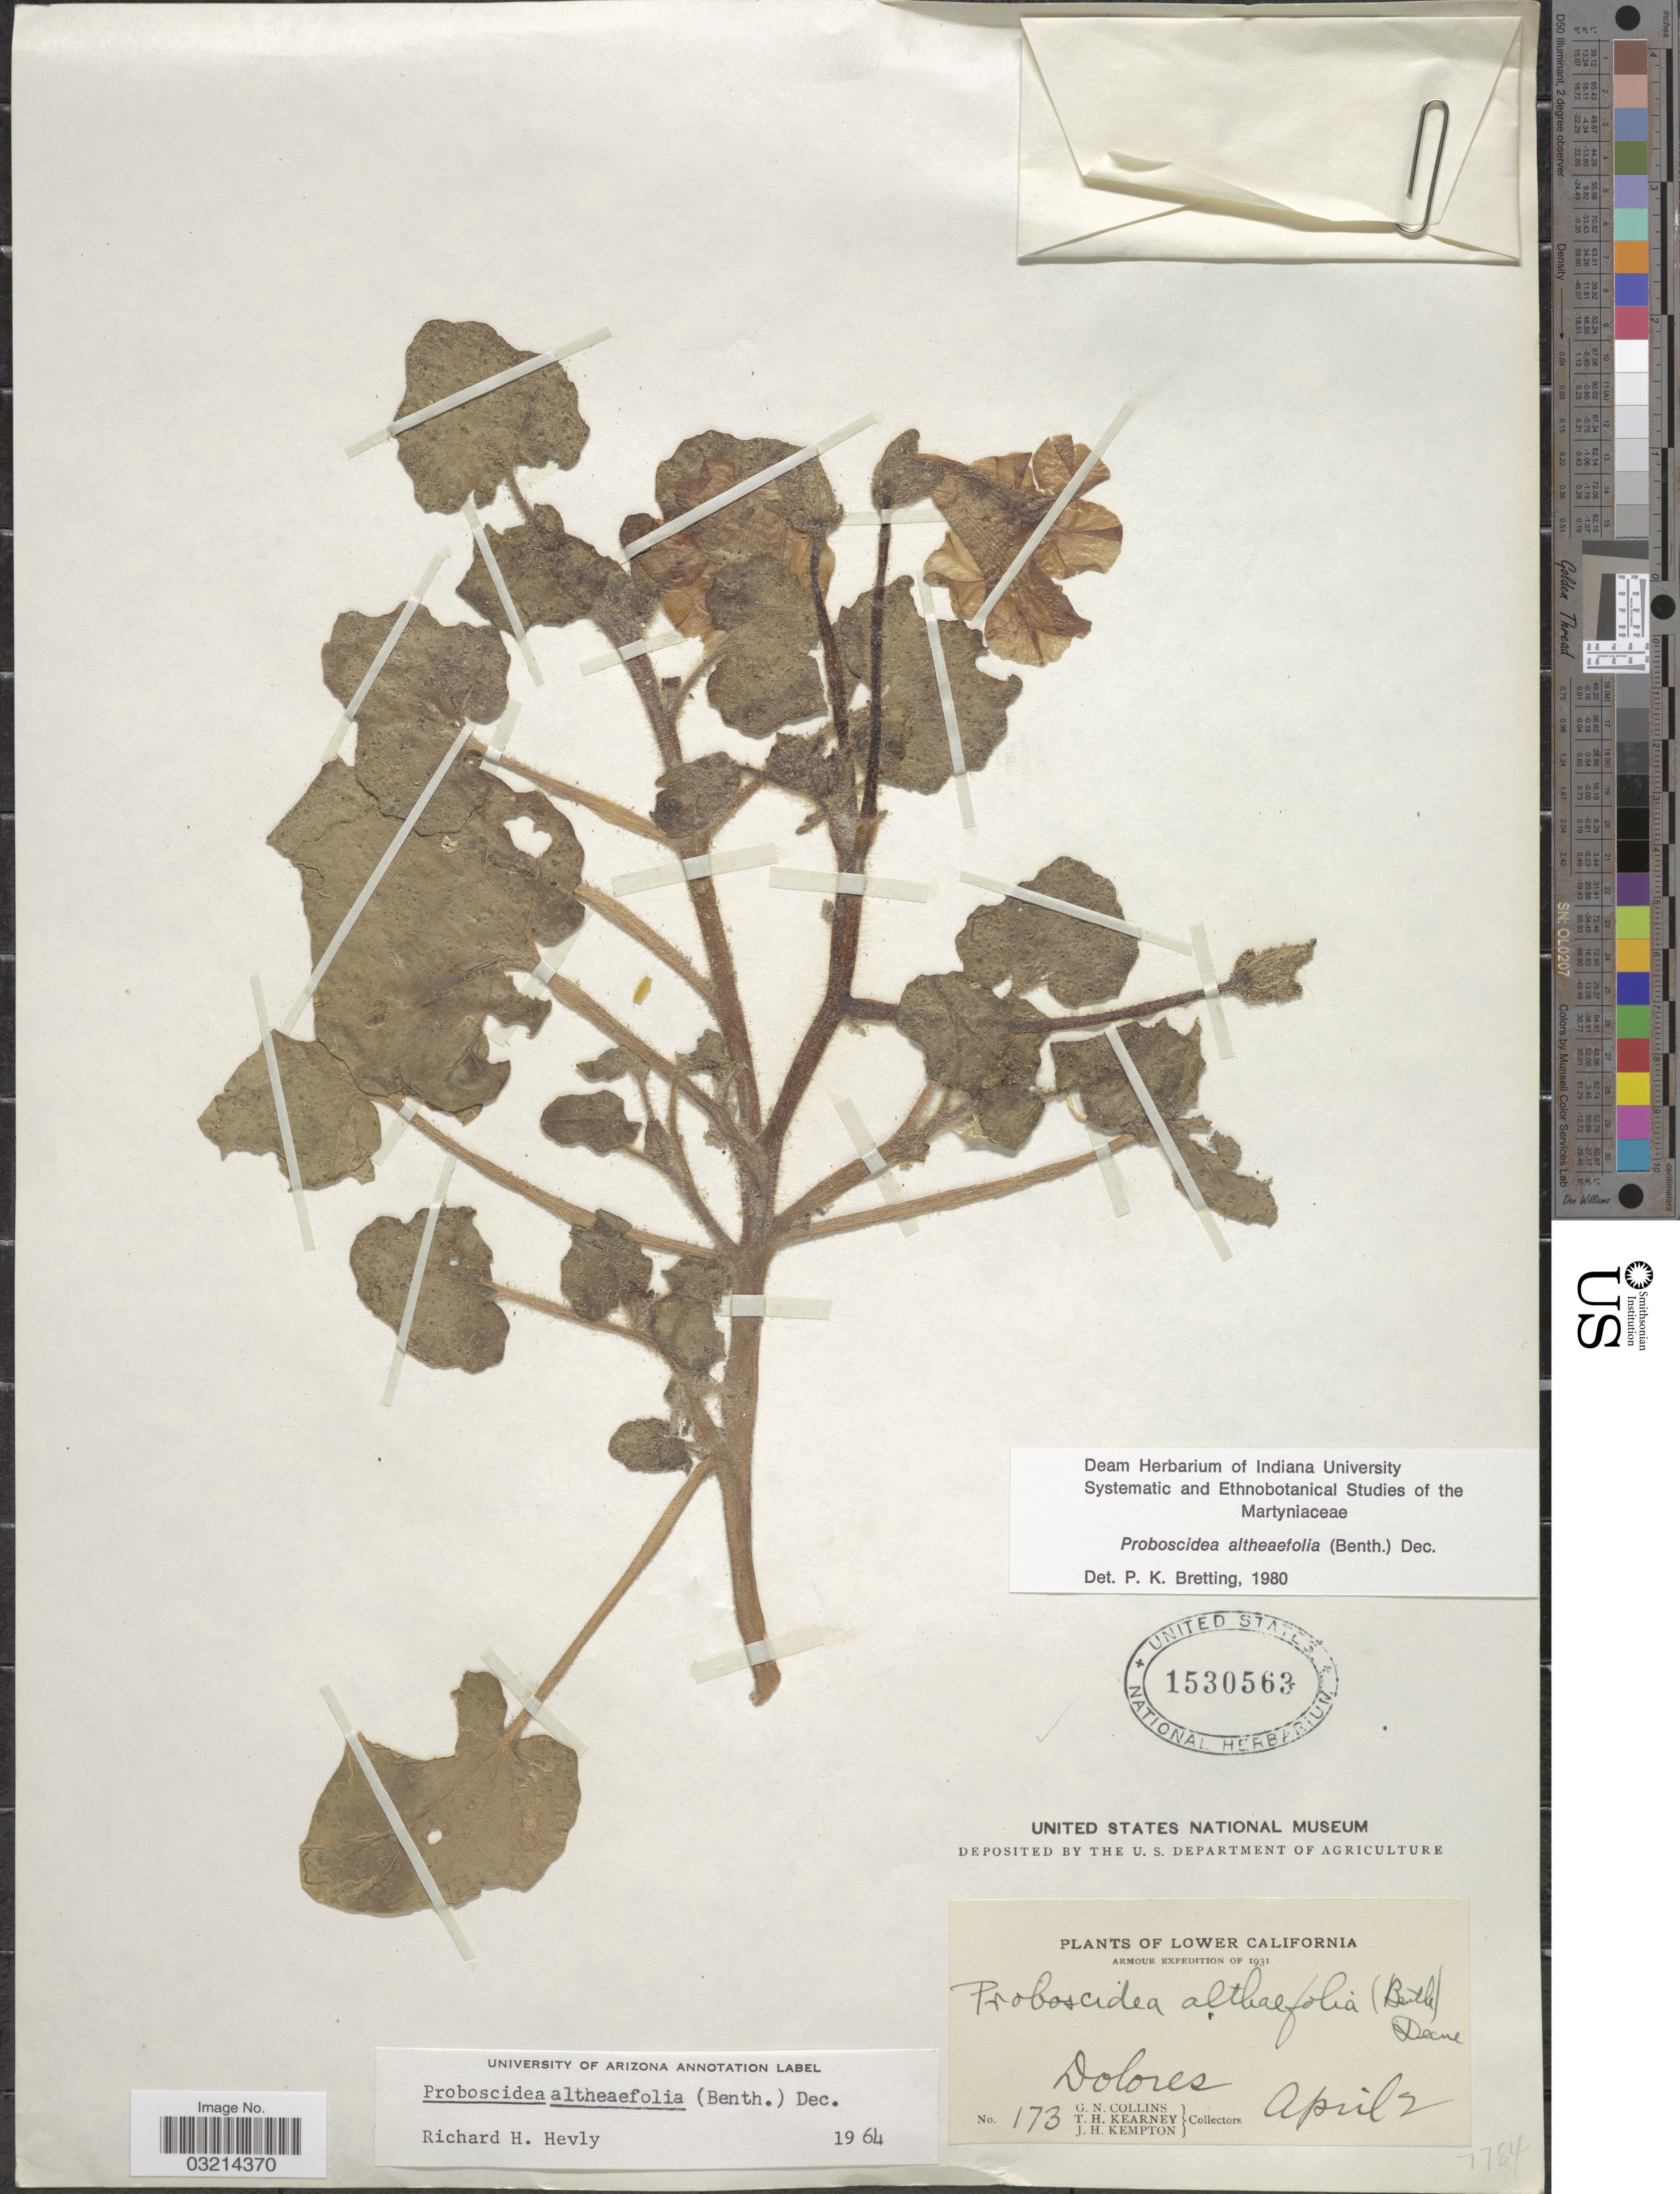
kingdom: Plantae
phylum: Tracheophyta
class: Magnoliopsida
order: Lamiales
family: Martyniaceae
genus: Proboscidea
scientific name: Proboscidea althaeifolia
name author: (Benth.) Decne.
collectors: G. Collins, T. H. Kearney & J. H. Kempton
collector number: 173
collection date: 1931-04-02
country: Mexico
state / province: Baja California Sur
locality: Lower California, Dolores.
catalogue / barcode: US 1530563